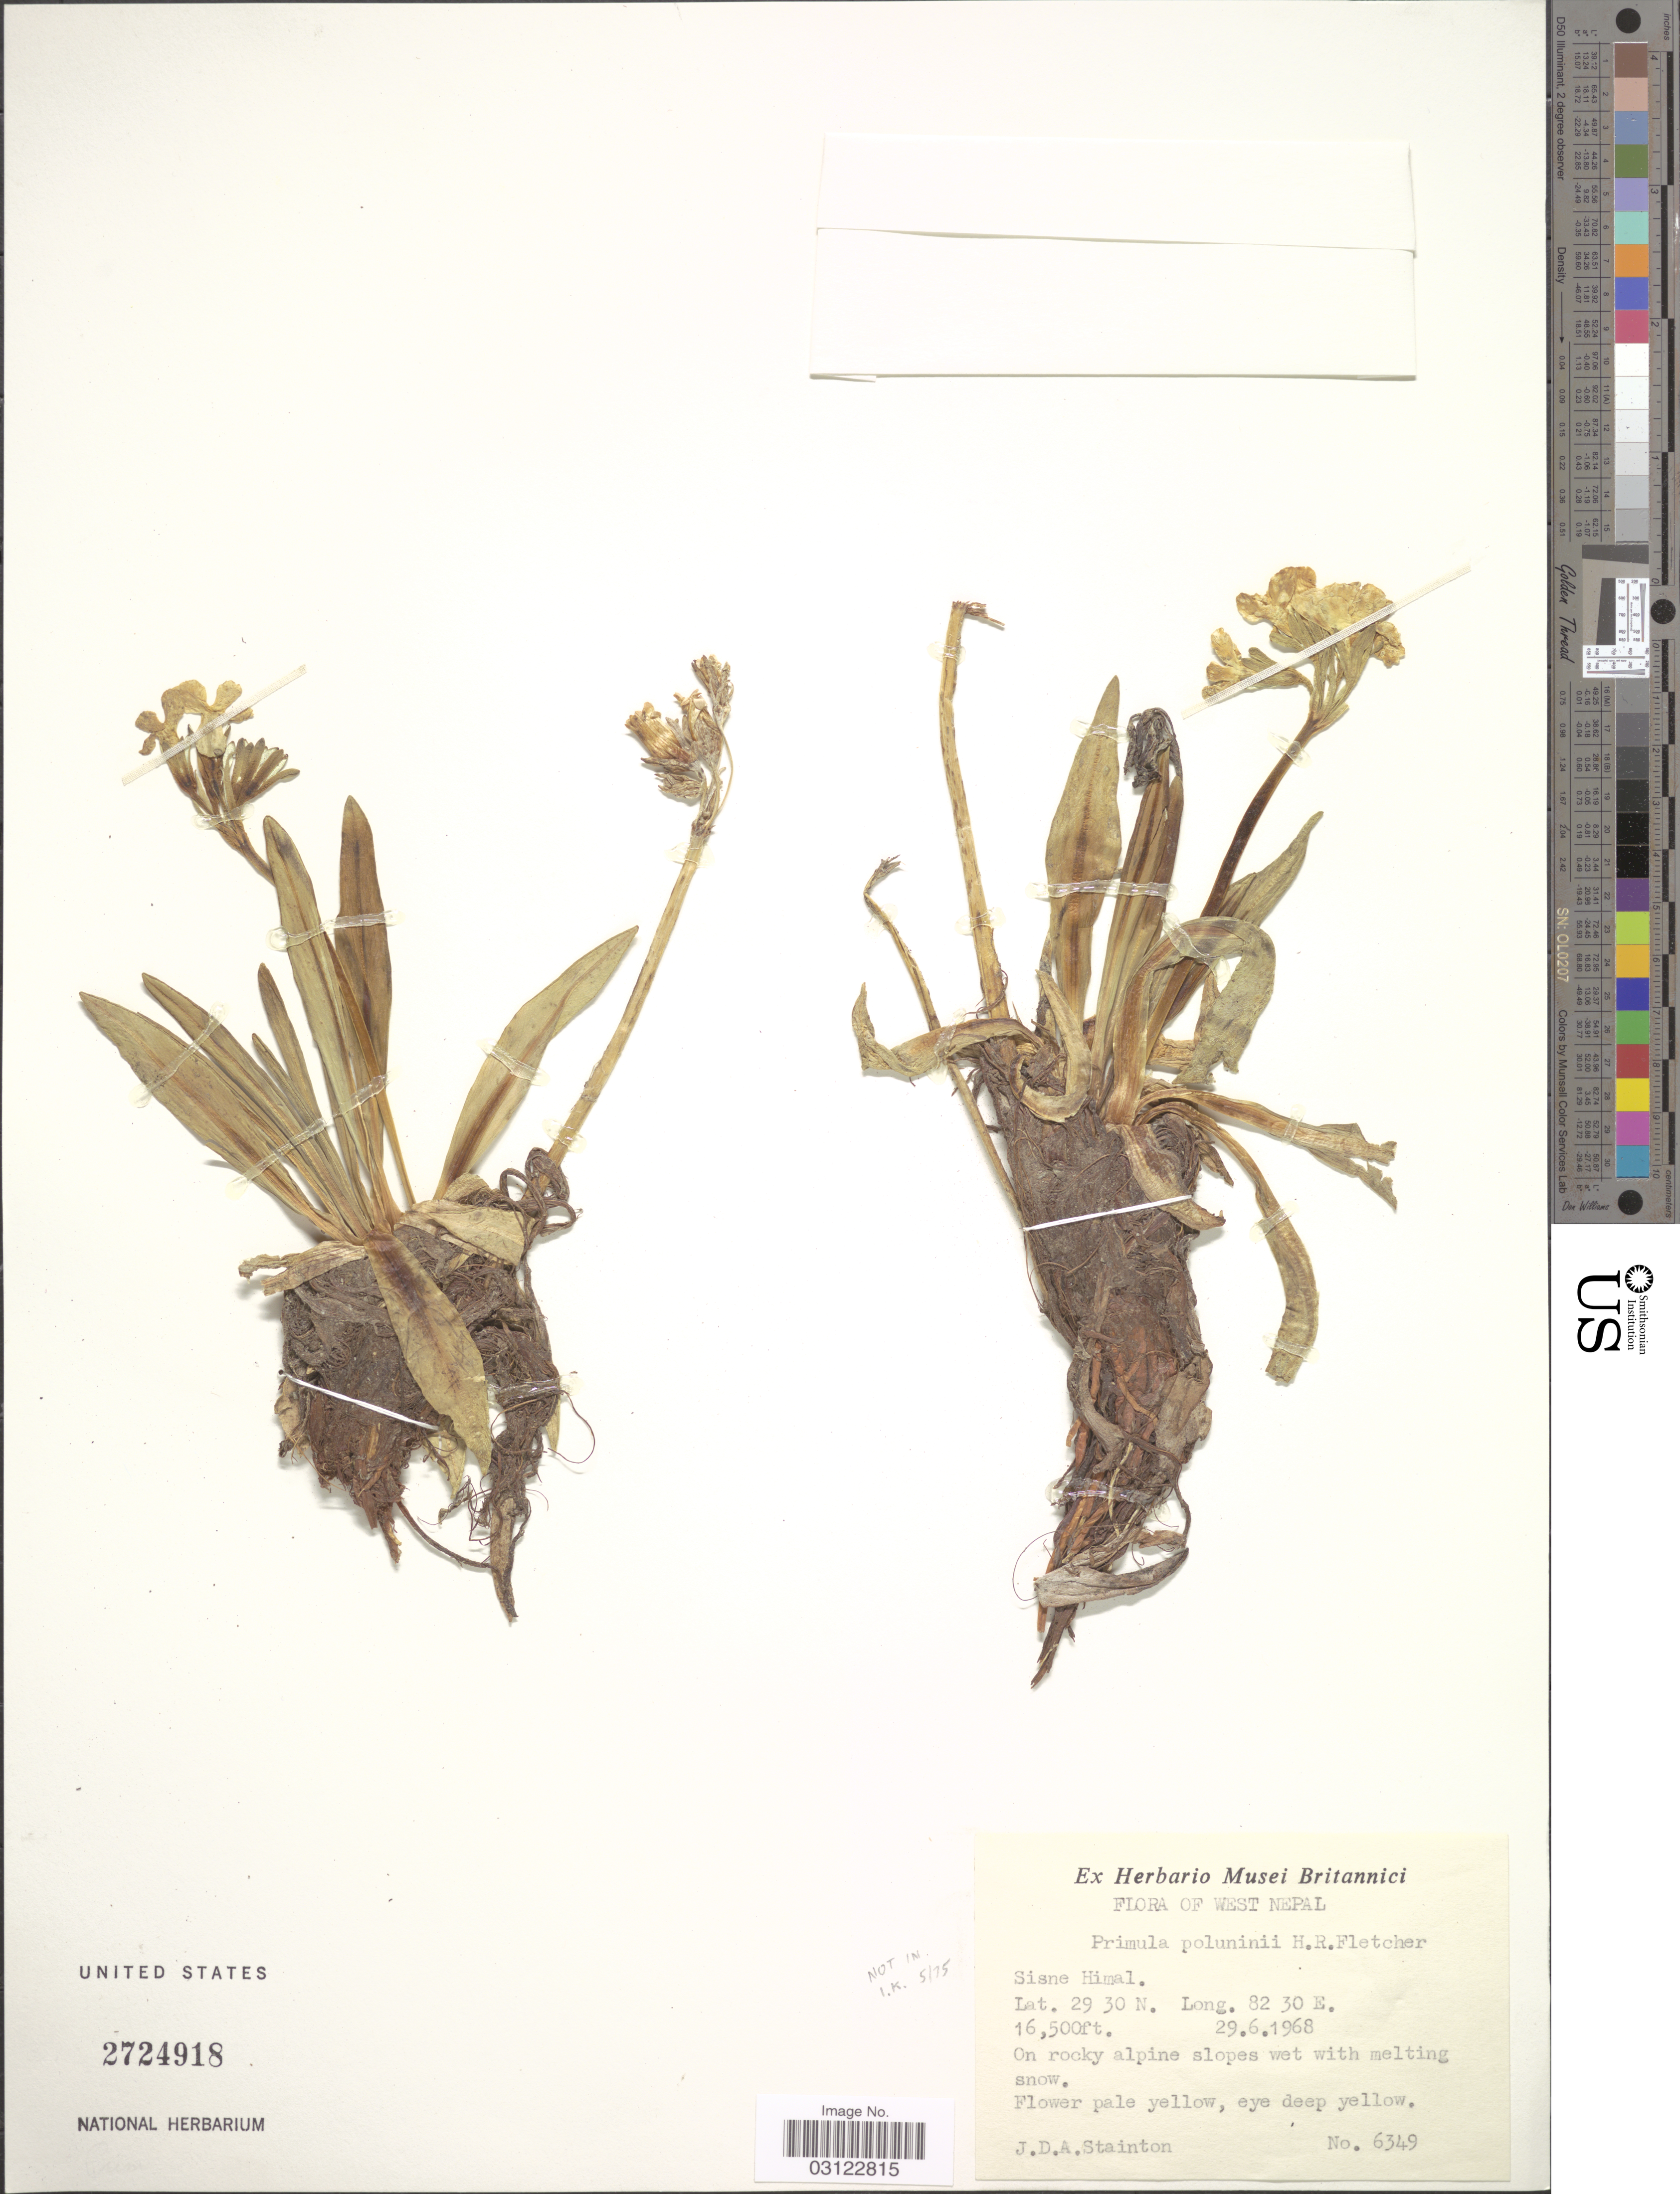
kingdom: Plantae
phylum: Tracheophyta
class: Magnoliopsida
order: Ericales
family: Primulaceae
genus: Primula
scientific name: Primula sp.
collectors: J. Stainton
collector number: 6349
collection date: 1968-06-29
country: Nepal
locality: West Nepal. Sisne Himal.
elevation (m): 5029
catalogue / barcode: US 2724918